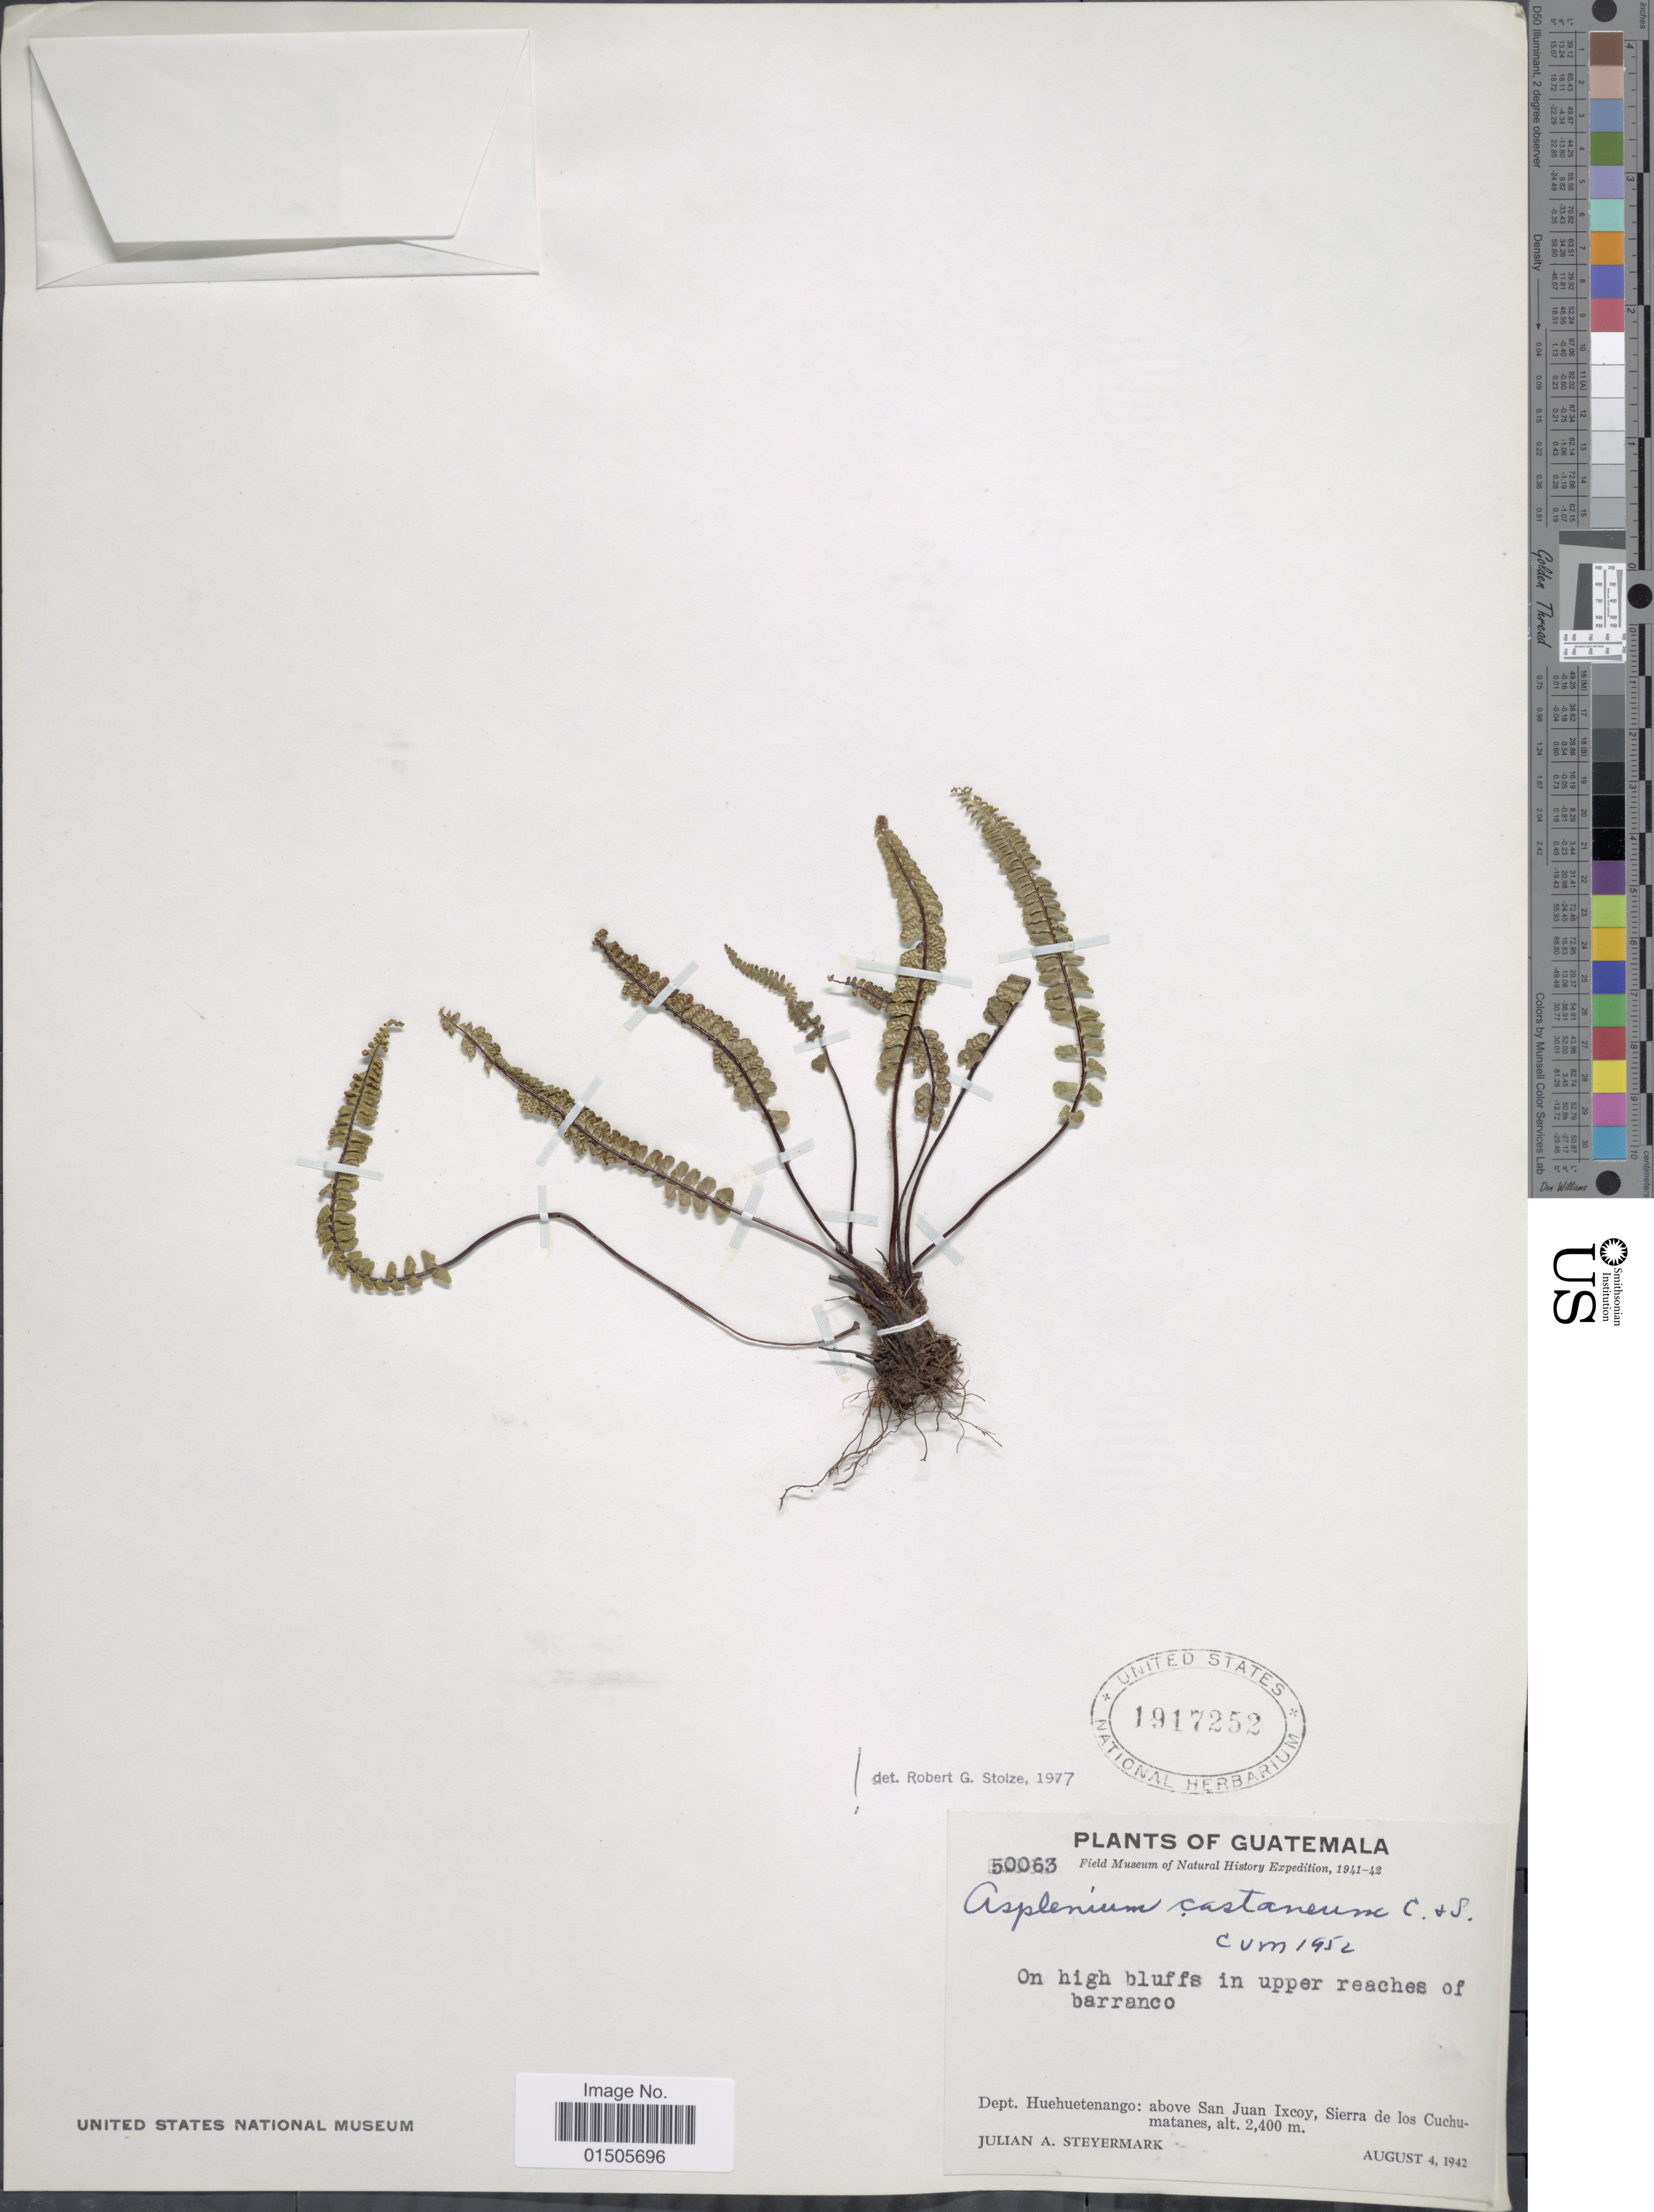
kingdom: Plantae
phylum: Tracheophyta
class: Polypodiopsida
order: Polypodiales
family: Aspleniaceae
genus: Asplenium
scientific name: Asplenium castaneum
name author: Schltdl. & Cham.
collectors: J. Steyermark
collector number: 50063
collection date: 1942-08-04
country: Guatemala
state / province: Huehuetenango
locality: Above San Juan Ixcoy, Sierra de los Cuchumataners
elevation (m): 2400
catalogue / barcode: US 1917252